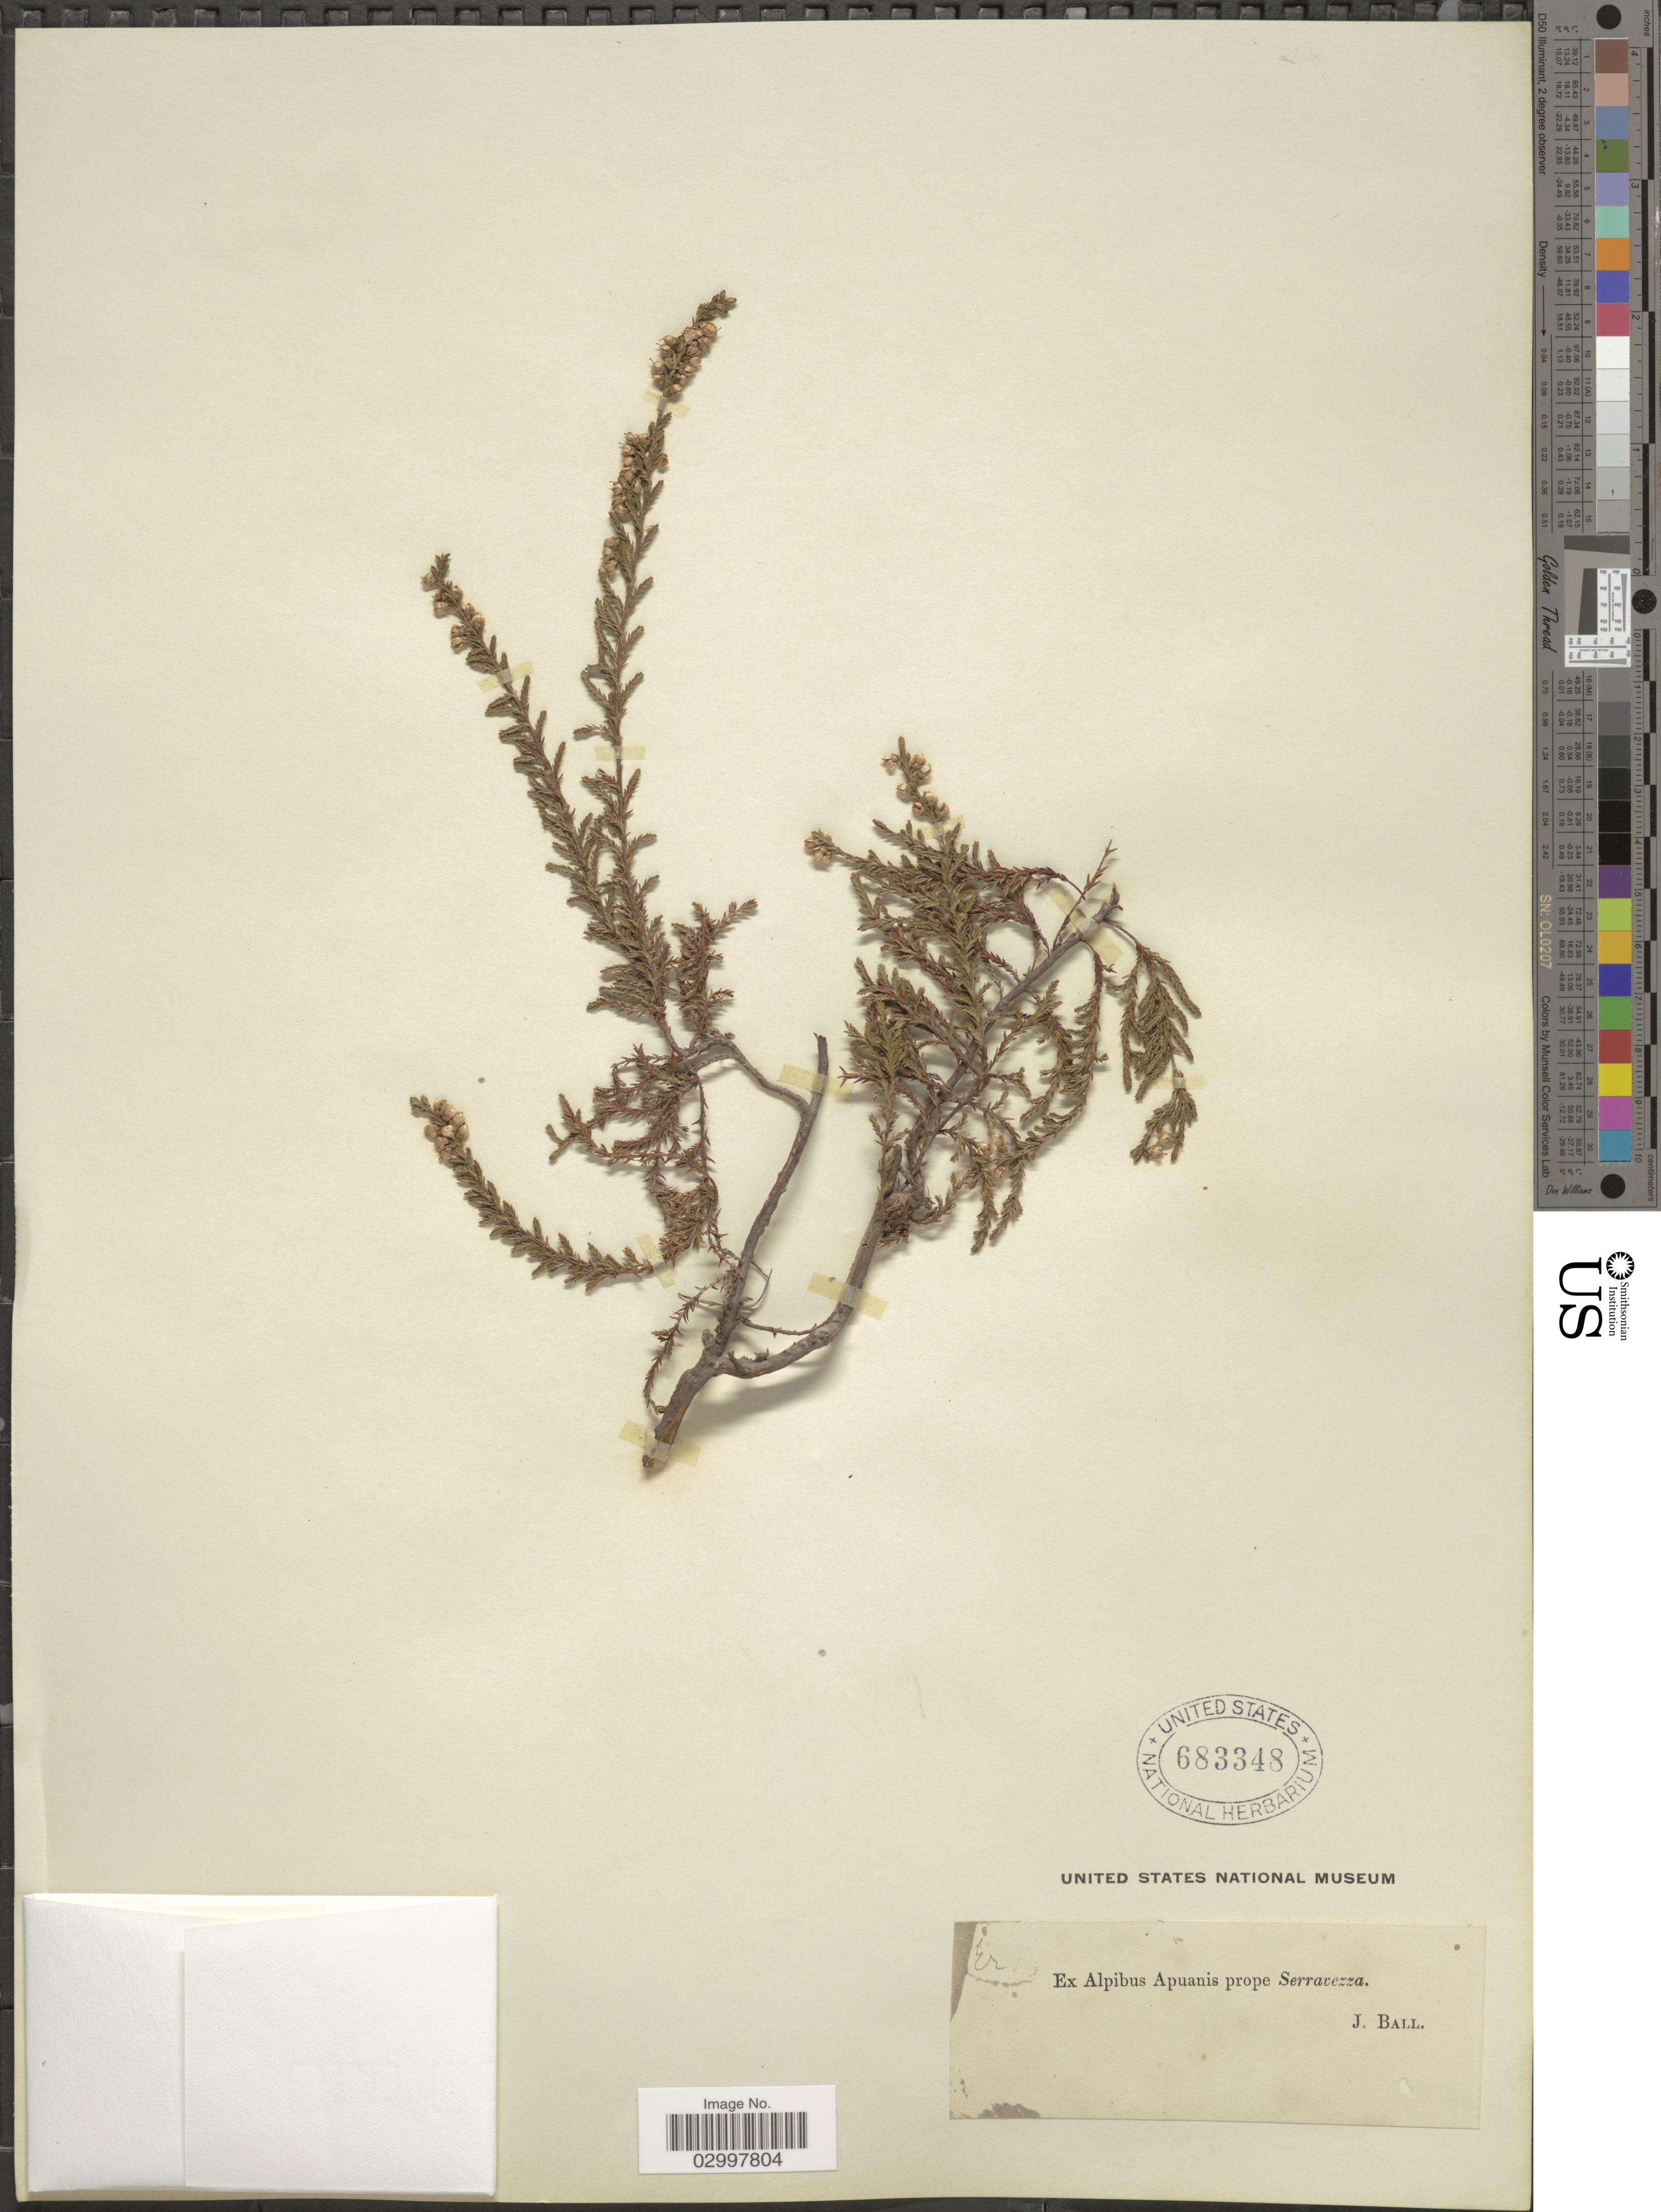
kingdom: Plantae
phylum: Tracheophyta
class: Magnoliopsida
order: Ericales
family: Ericaceae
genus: Erica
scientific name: Erica sp.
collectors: J. Ball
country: Italy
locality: Ex Alpibus Apuanis prope Serravezza.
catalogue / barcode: US 683348